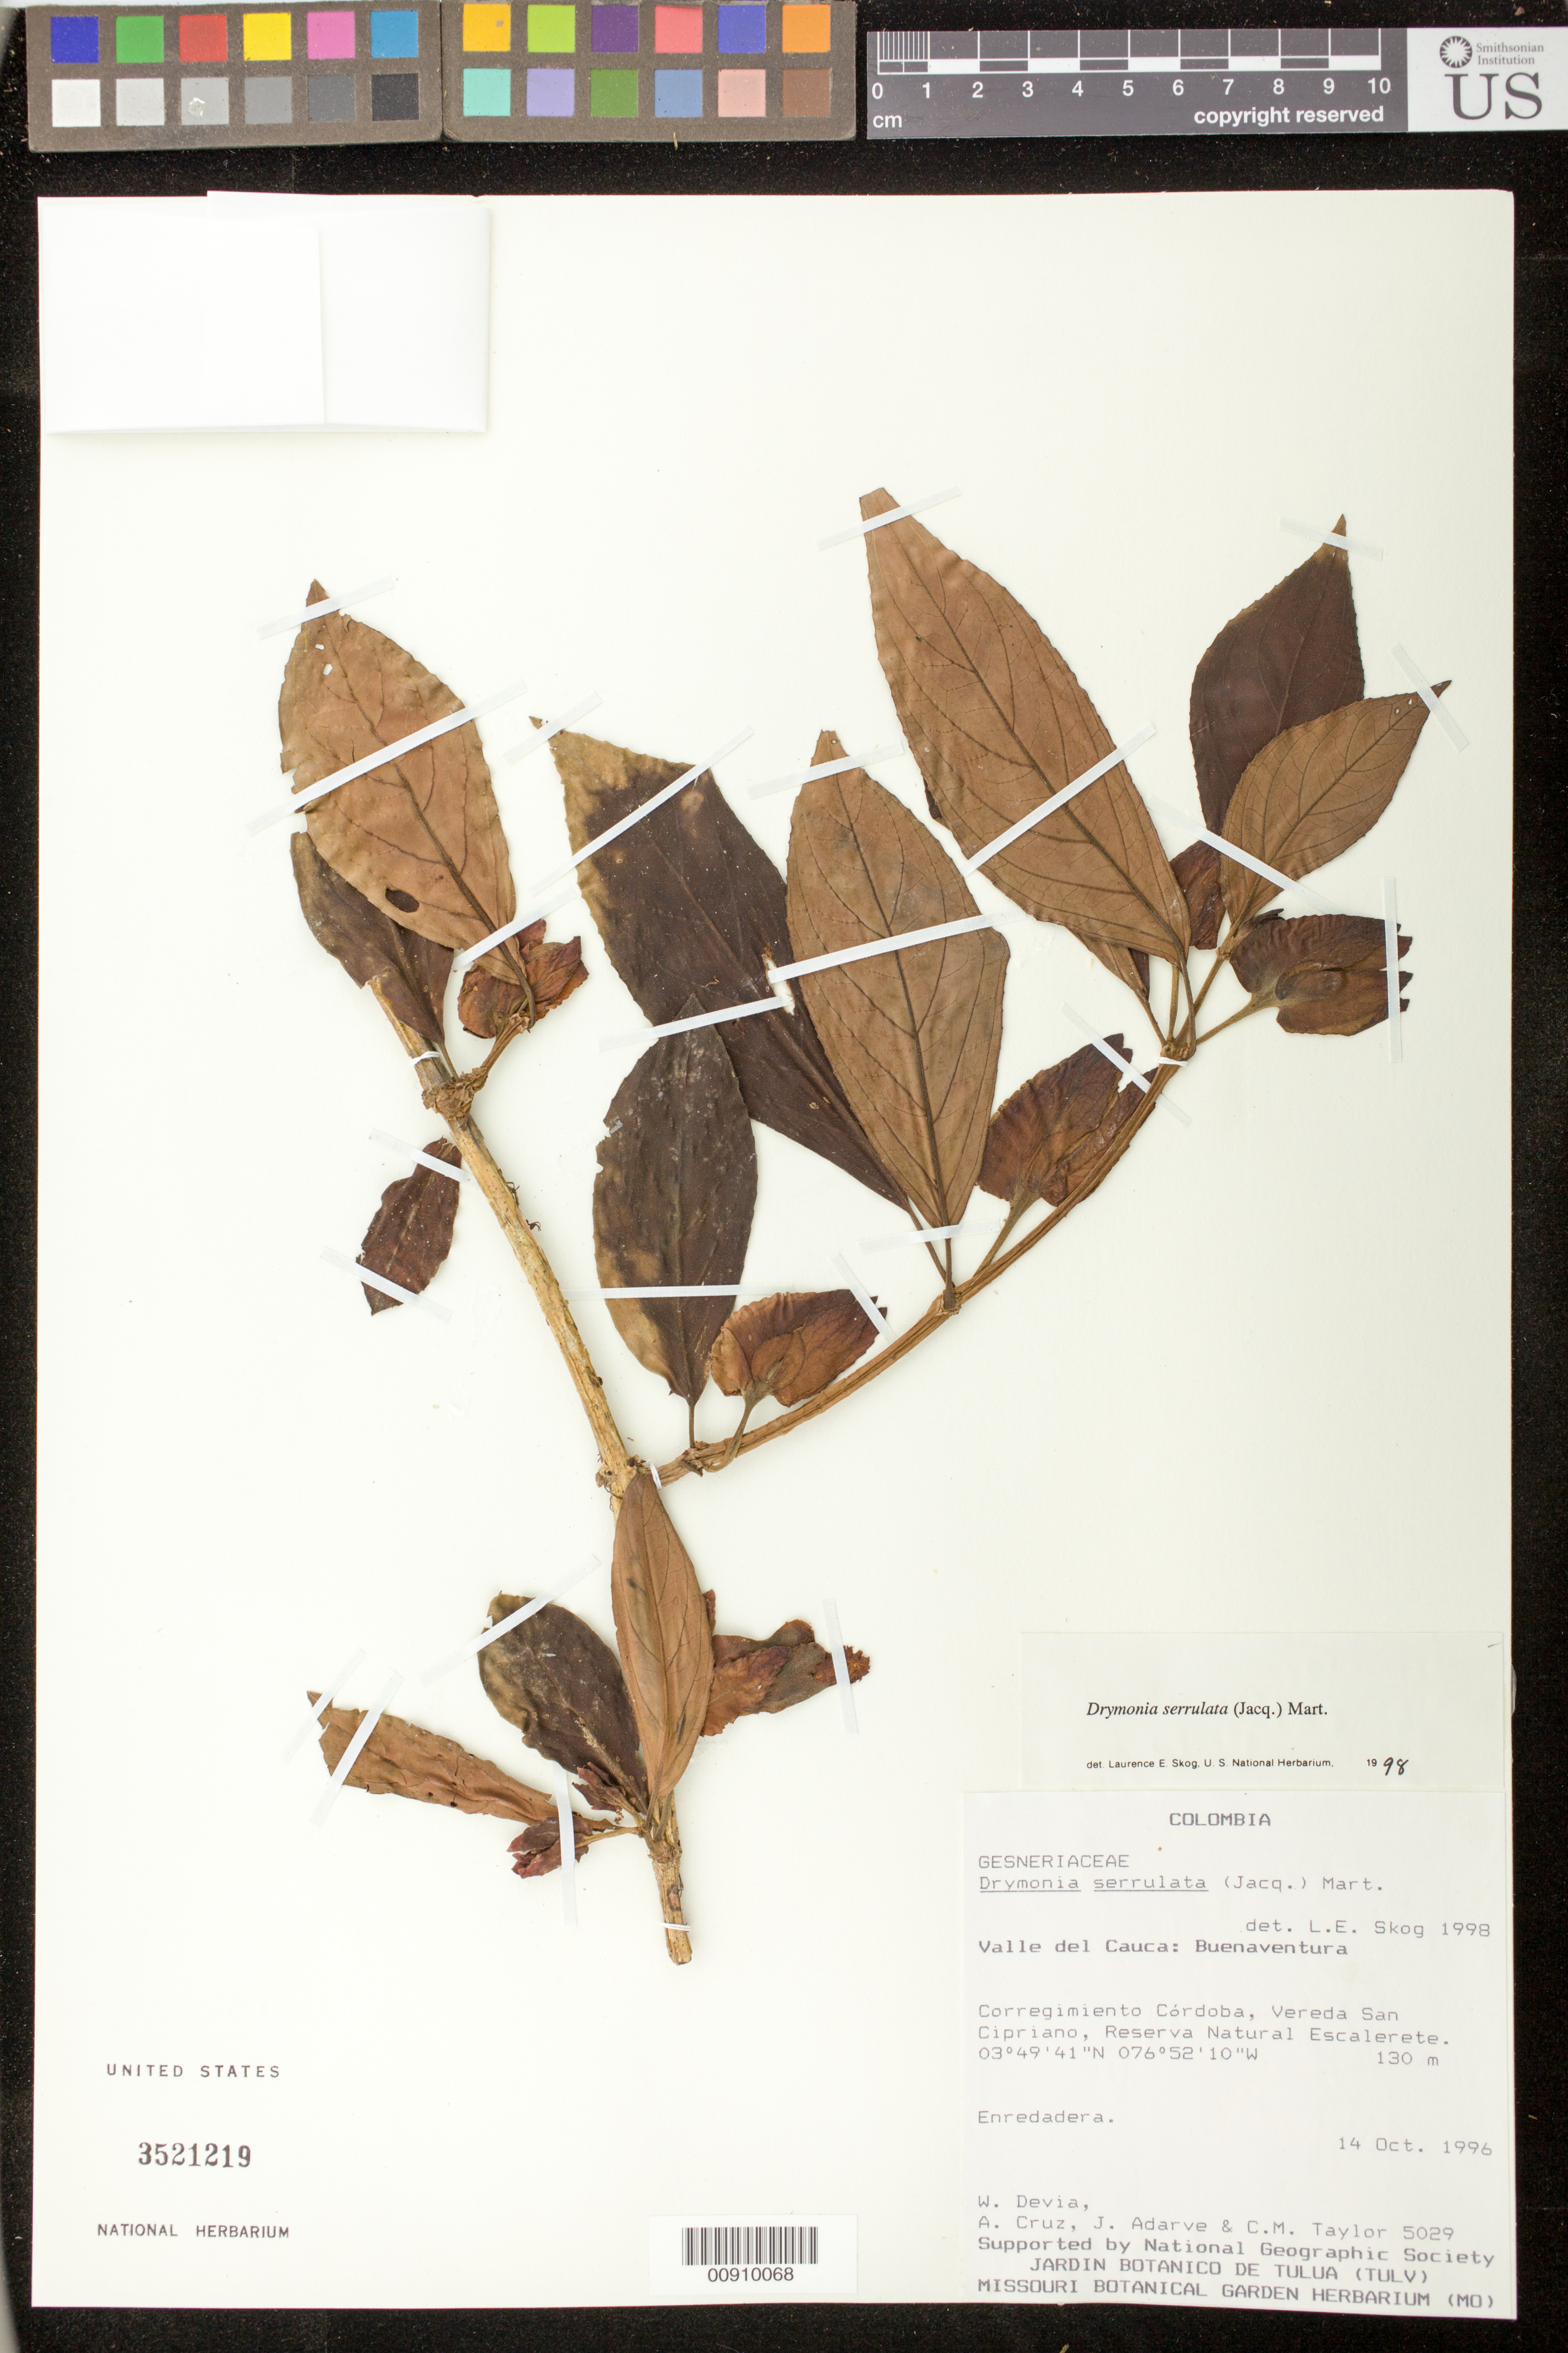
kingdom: Plantae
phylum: Tracheophyta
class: Magnoliopsida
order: Lamiales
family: Gesneriaceae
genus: Drymonia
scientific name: Drymonia serrulata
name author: (Jacq.) Mart.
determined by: Skog, Laurence E.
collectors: W. Devia A. & et al.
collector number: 5029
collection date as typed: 14 Oct 1996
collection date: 1996-10-14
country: Colombia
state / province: Valle del Cauca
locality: Valle del Cauca: Buenaventura. Corregimiento Córdoba, Vereda San Cipriano, Reserva natural Escalerete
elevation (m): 130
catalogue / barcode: US 3521219